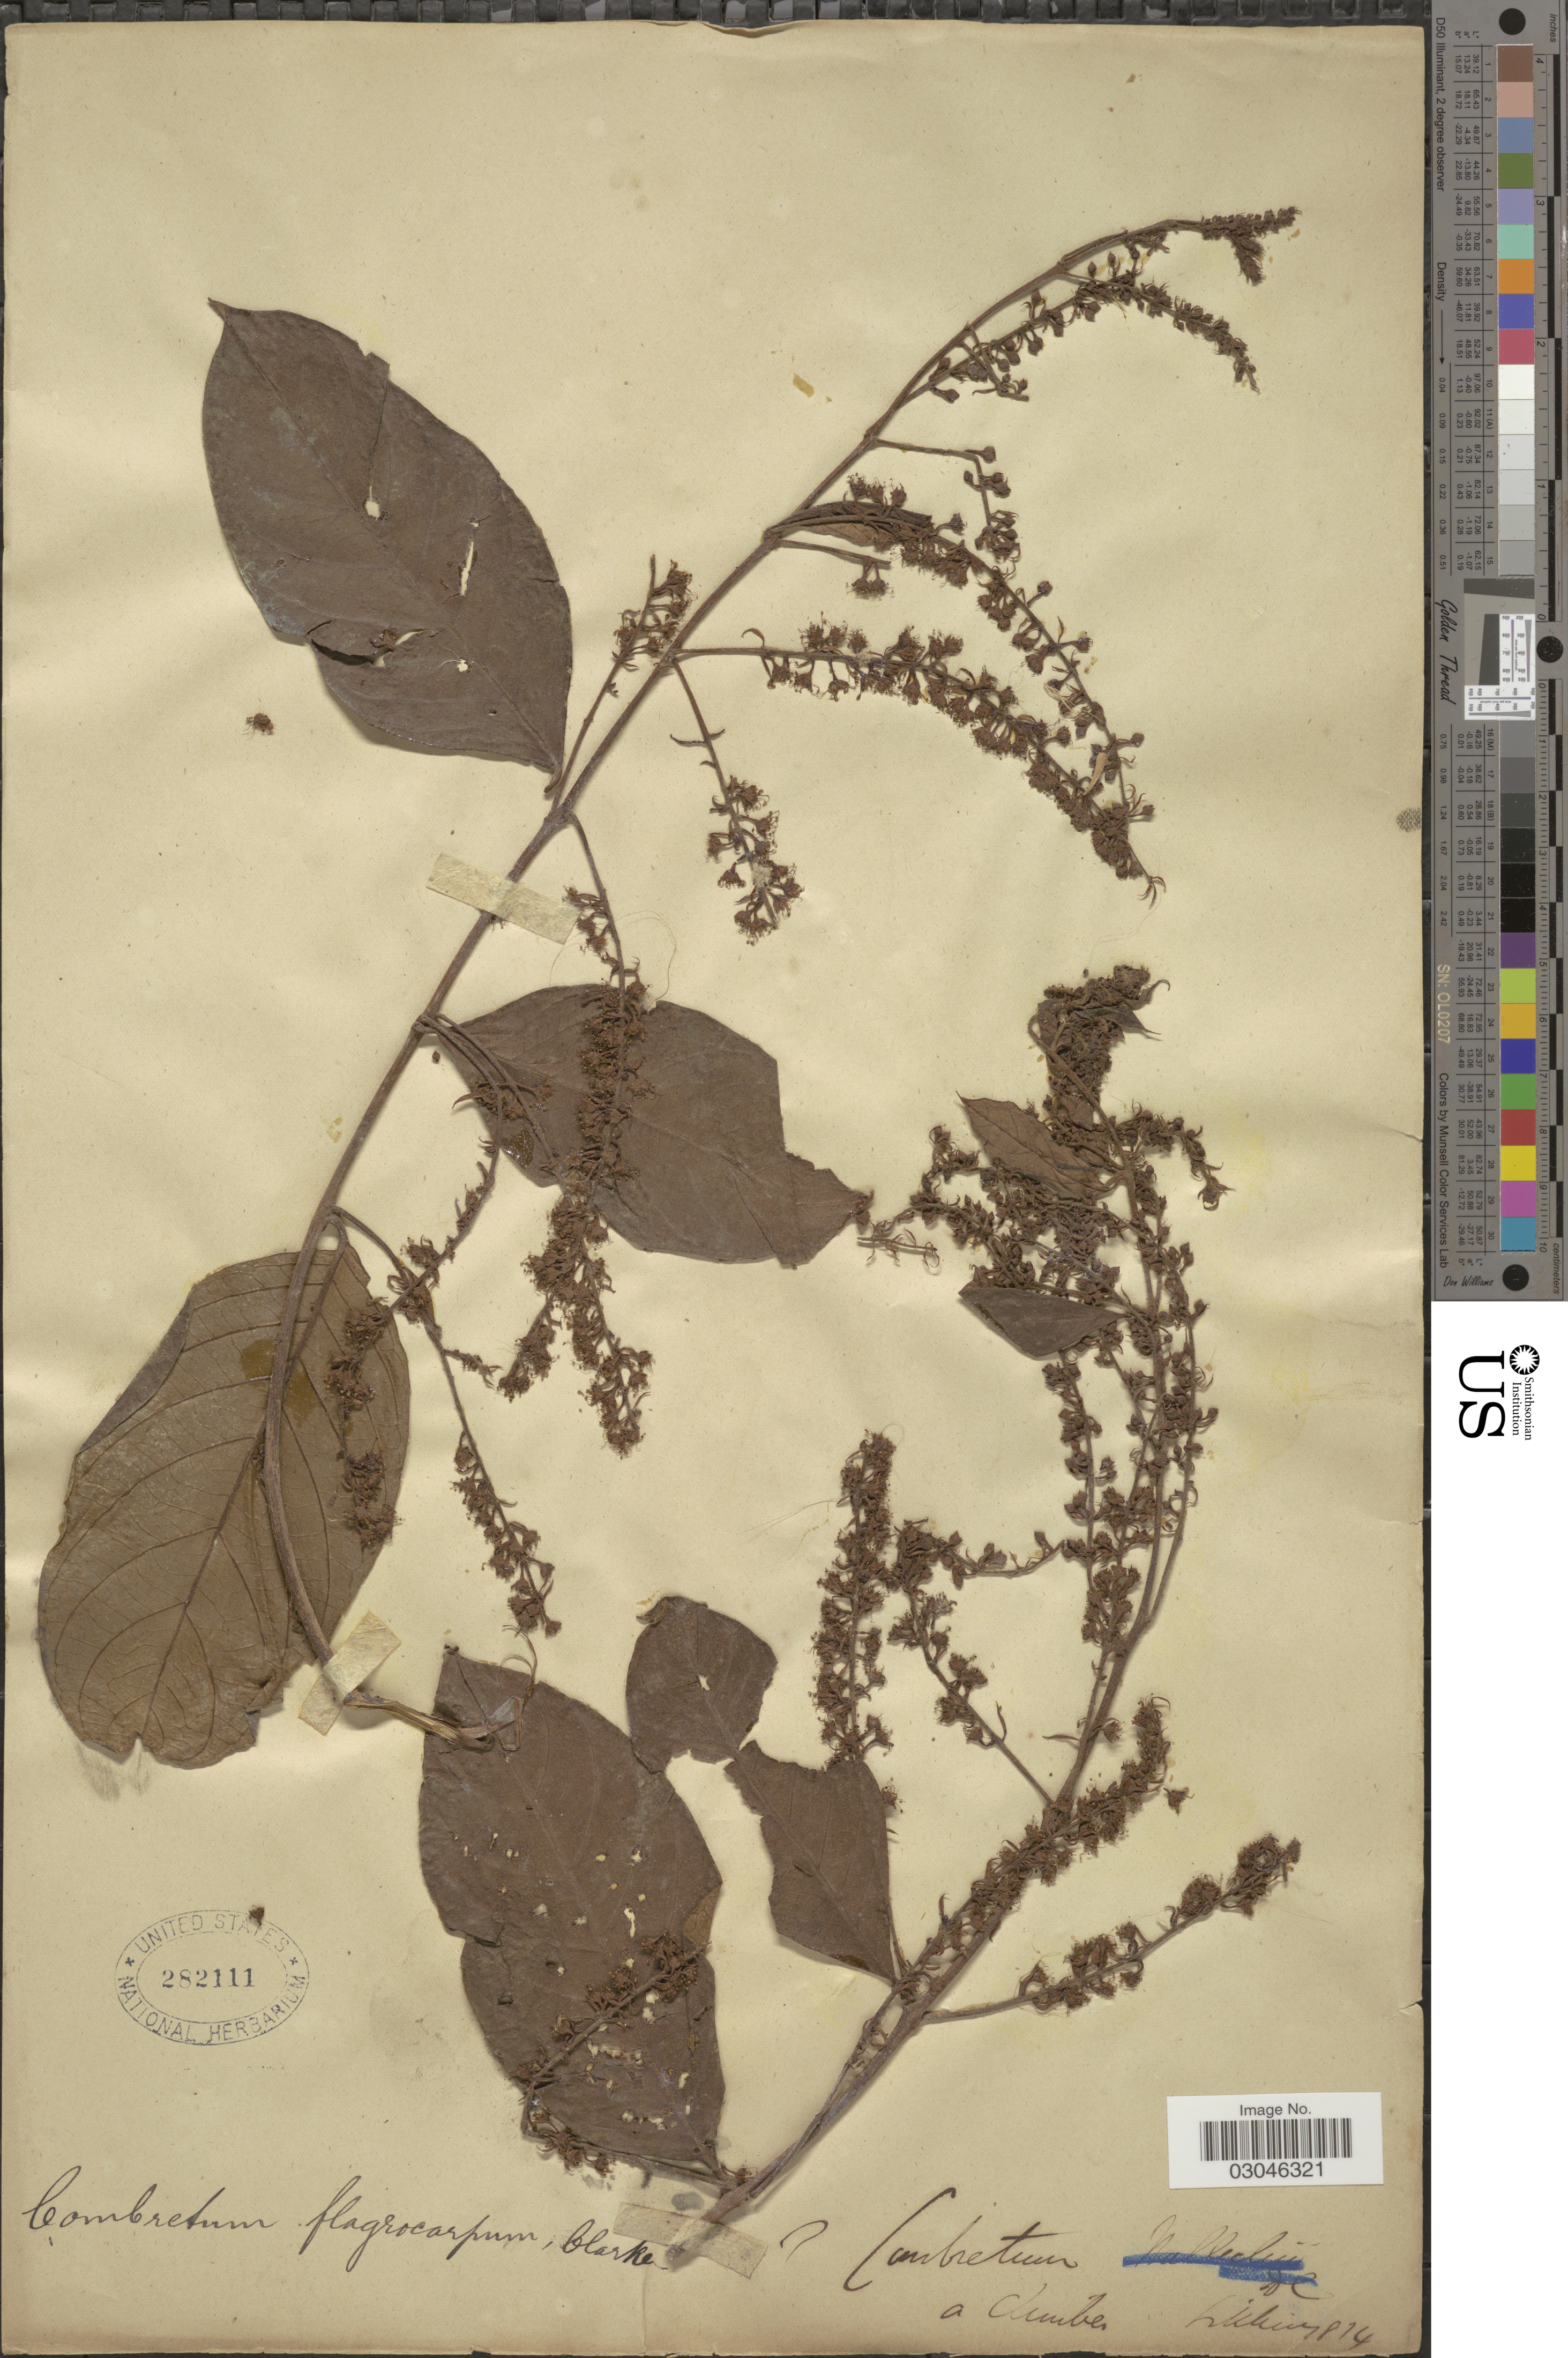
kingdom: Plantae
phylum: Tracheophyta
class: Magnoliopsida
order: Myrtales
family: Combretaceae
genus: Combretum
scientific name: Combretum flagrocarpum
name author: C.B. Clarke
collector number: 1814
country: India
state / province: Sikkim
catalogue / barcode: US 282111